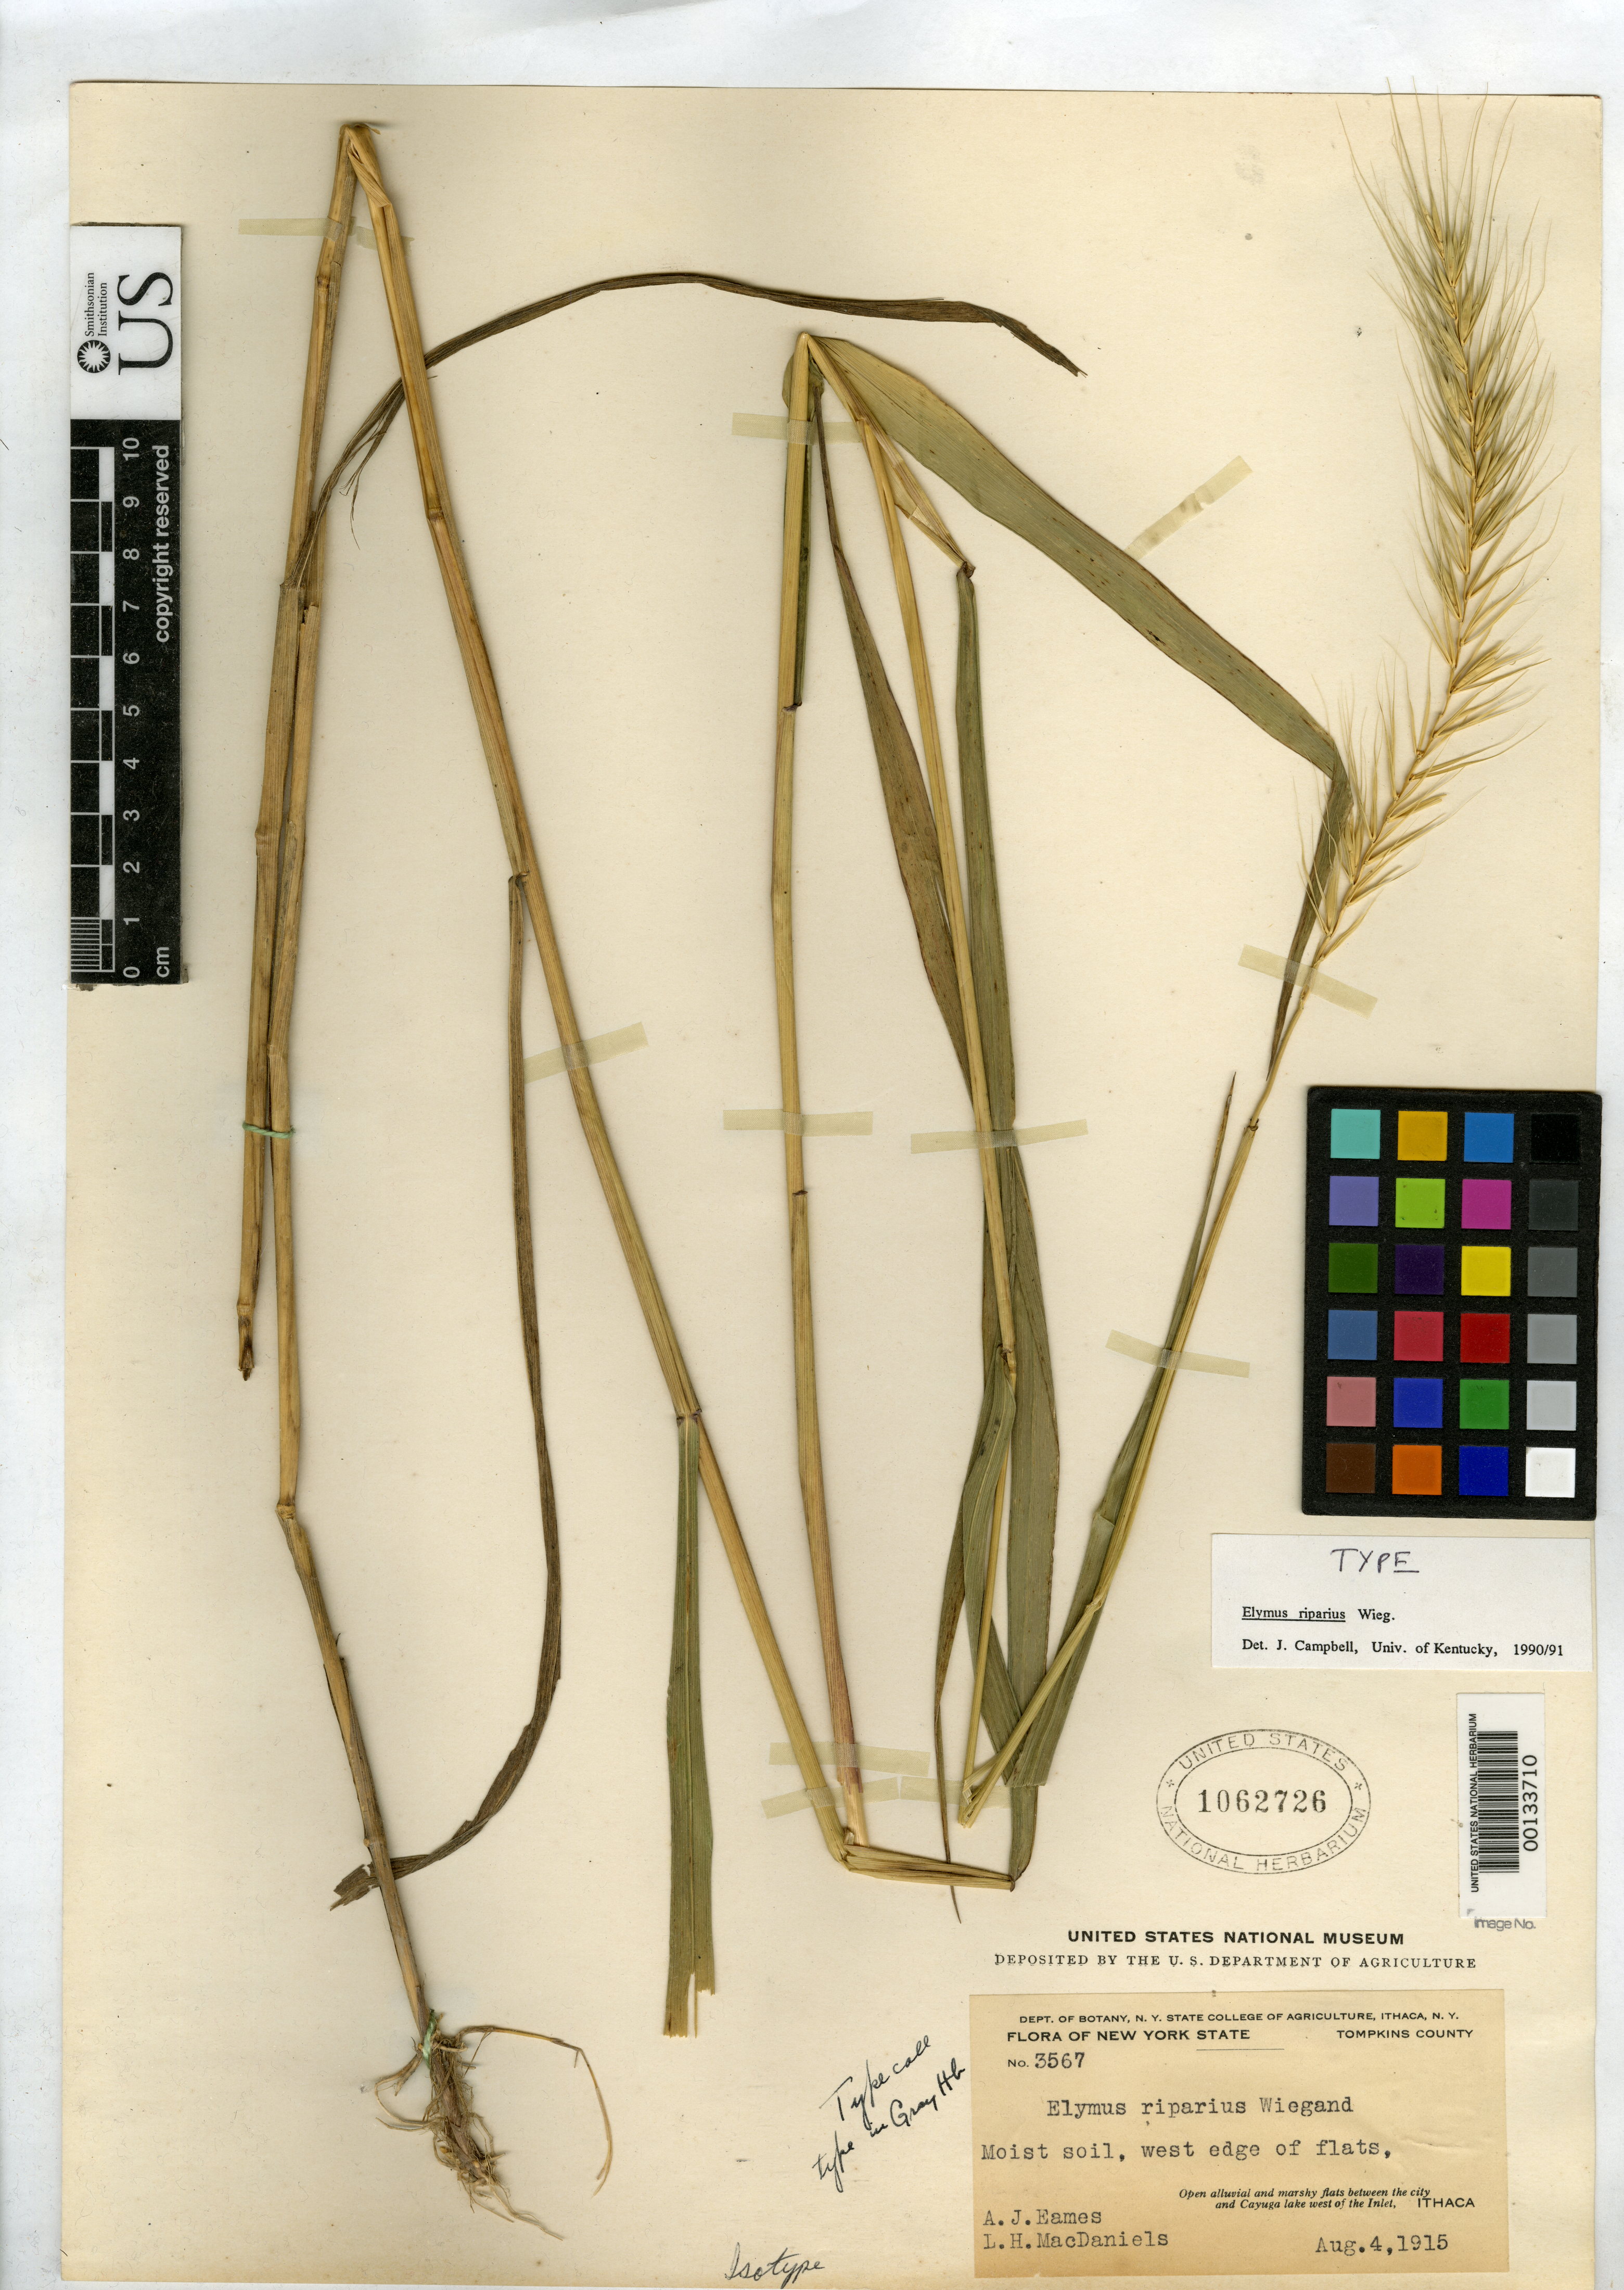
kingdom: Plantae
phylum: Tracheophyta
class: Liliopsida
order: Poales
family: Poaceae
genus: Elymus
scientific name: Elymus riparius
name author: Wiegand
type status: Isotype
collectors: A. J. Eames & A. MacDaniels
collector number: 3567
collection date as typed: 04 Aug 1915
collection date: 1915-08-04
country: United States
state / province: New York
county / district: Tompkins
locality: Between Ithaca and Cayuga Lake west of the Inlet.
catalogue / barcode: US 1062726